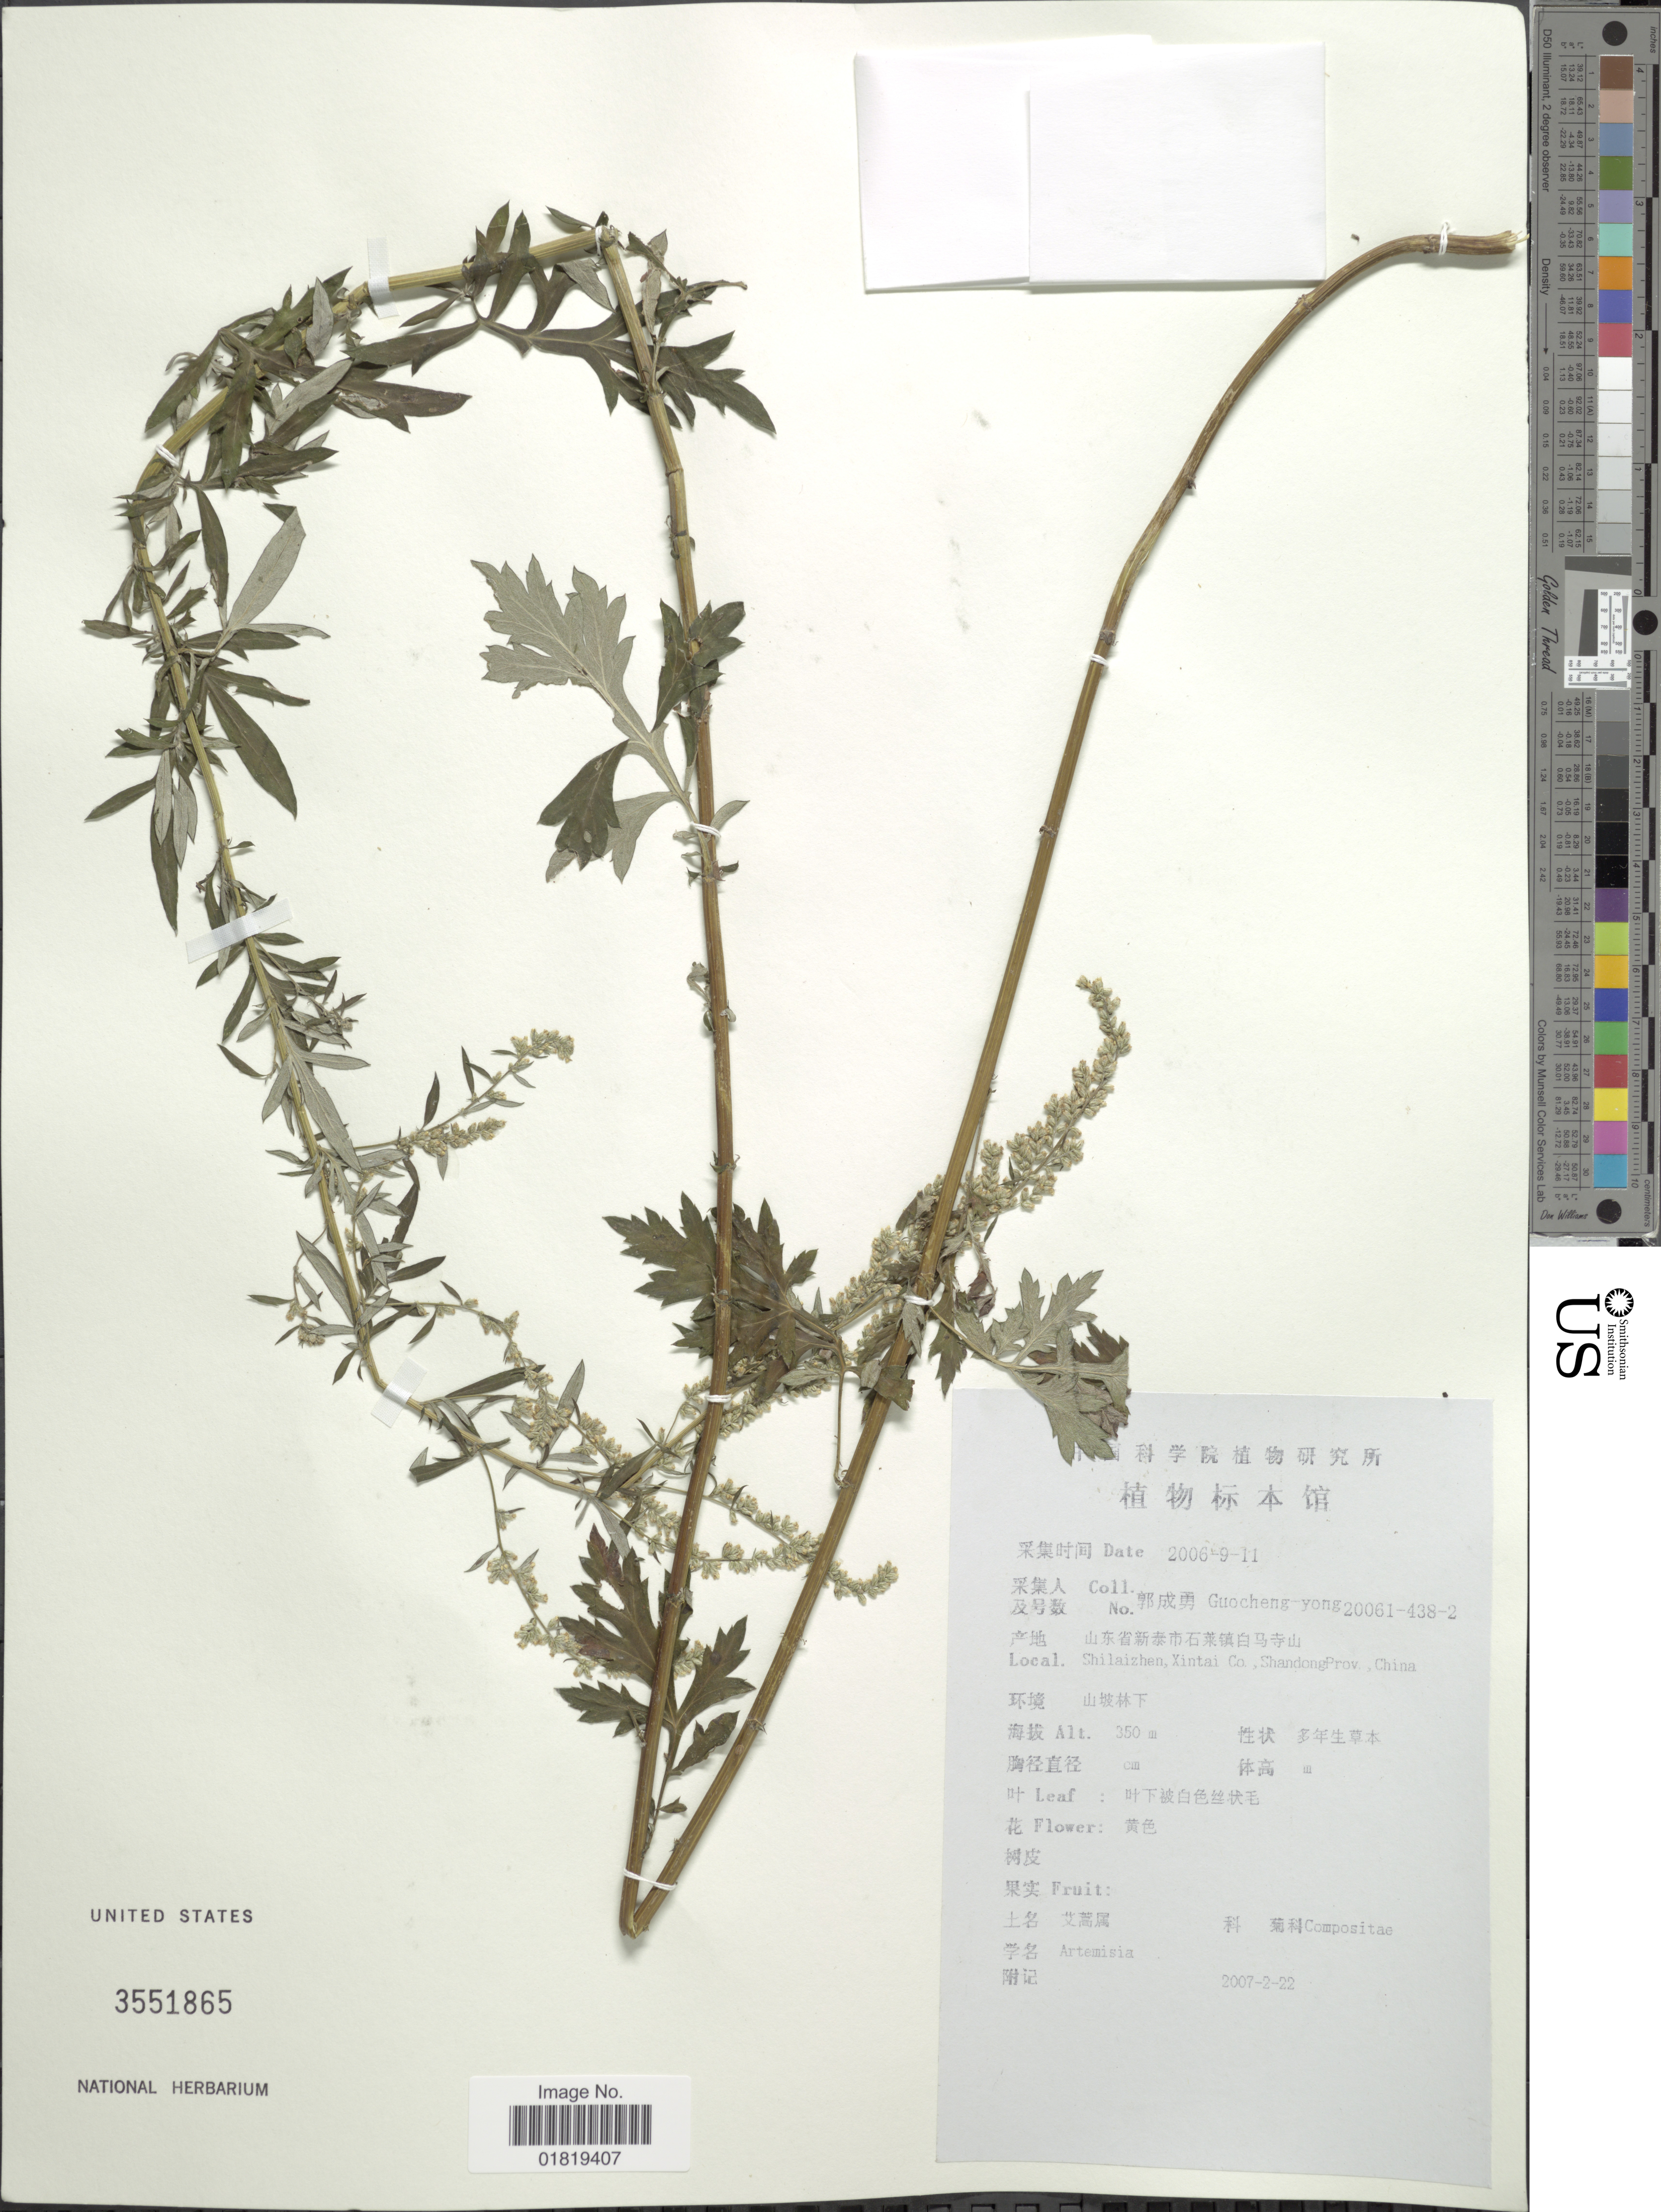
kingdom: Plantae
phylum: Tracheophyta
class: Magnoliopsida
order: Asterales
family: Asteraceae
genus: Artemisia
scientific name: Artemisia sp.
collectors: Guo cheng-yong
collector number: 20061-438-2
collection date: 2006-09-11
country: China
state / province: Shandong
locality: Shilaizhen, Xintai Co.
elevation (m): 350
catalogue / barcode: US 3551865